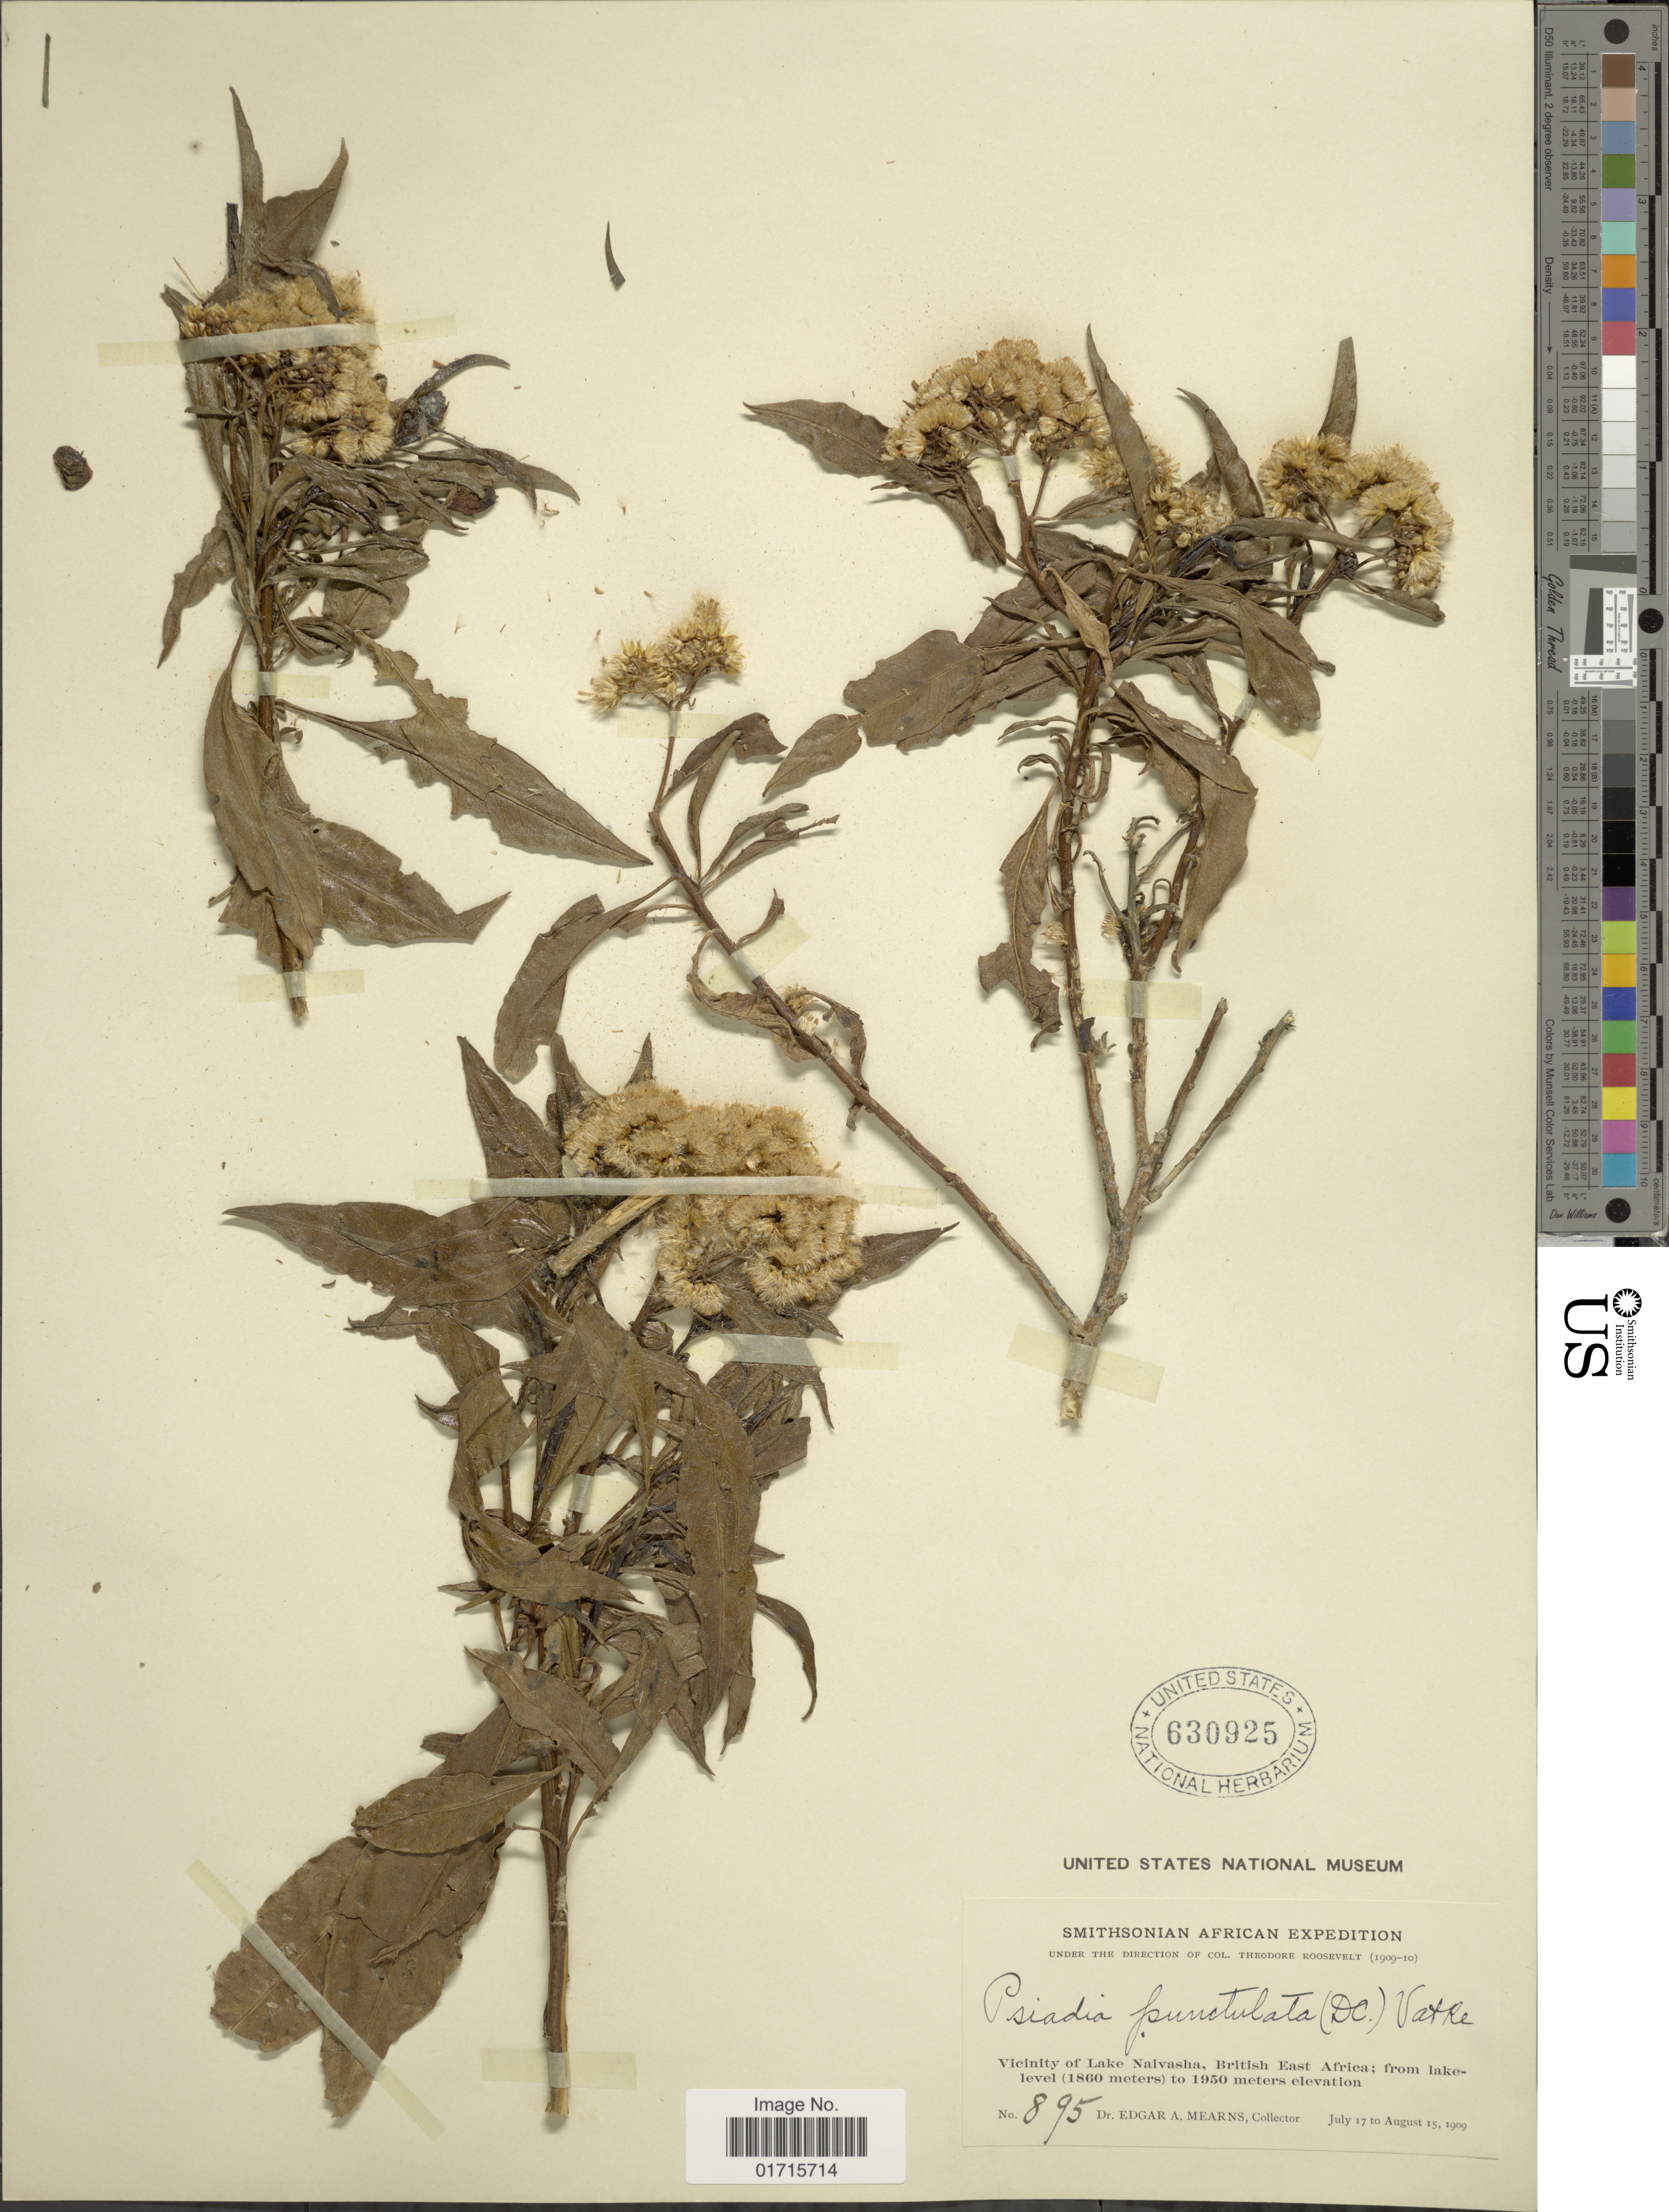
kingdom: Plantae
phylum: Tracheophyta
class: Magnoliopsida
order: Asterales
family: Asteraceae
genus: Psiadia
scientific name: Psiadia punctulata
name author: (DC.) Vatke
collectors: E. A. Mearns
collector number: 895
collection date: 1909-07-17/1909-08-15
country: Kenya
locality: Vicinity of Lake Naivasha, British East Africa; from lake-level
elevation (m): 1860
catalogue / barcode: US 630925